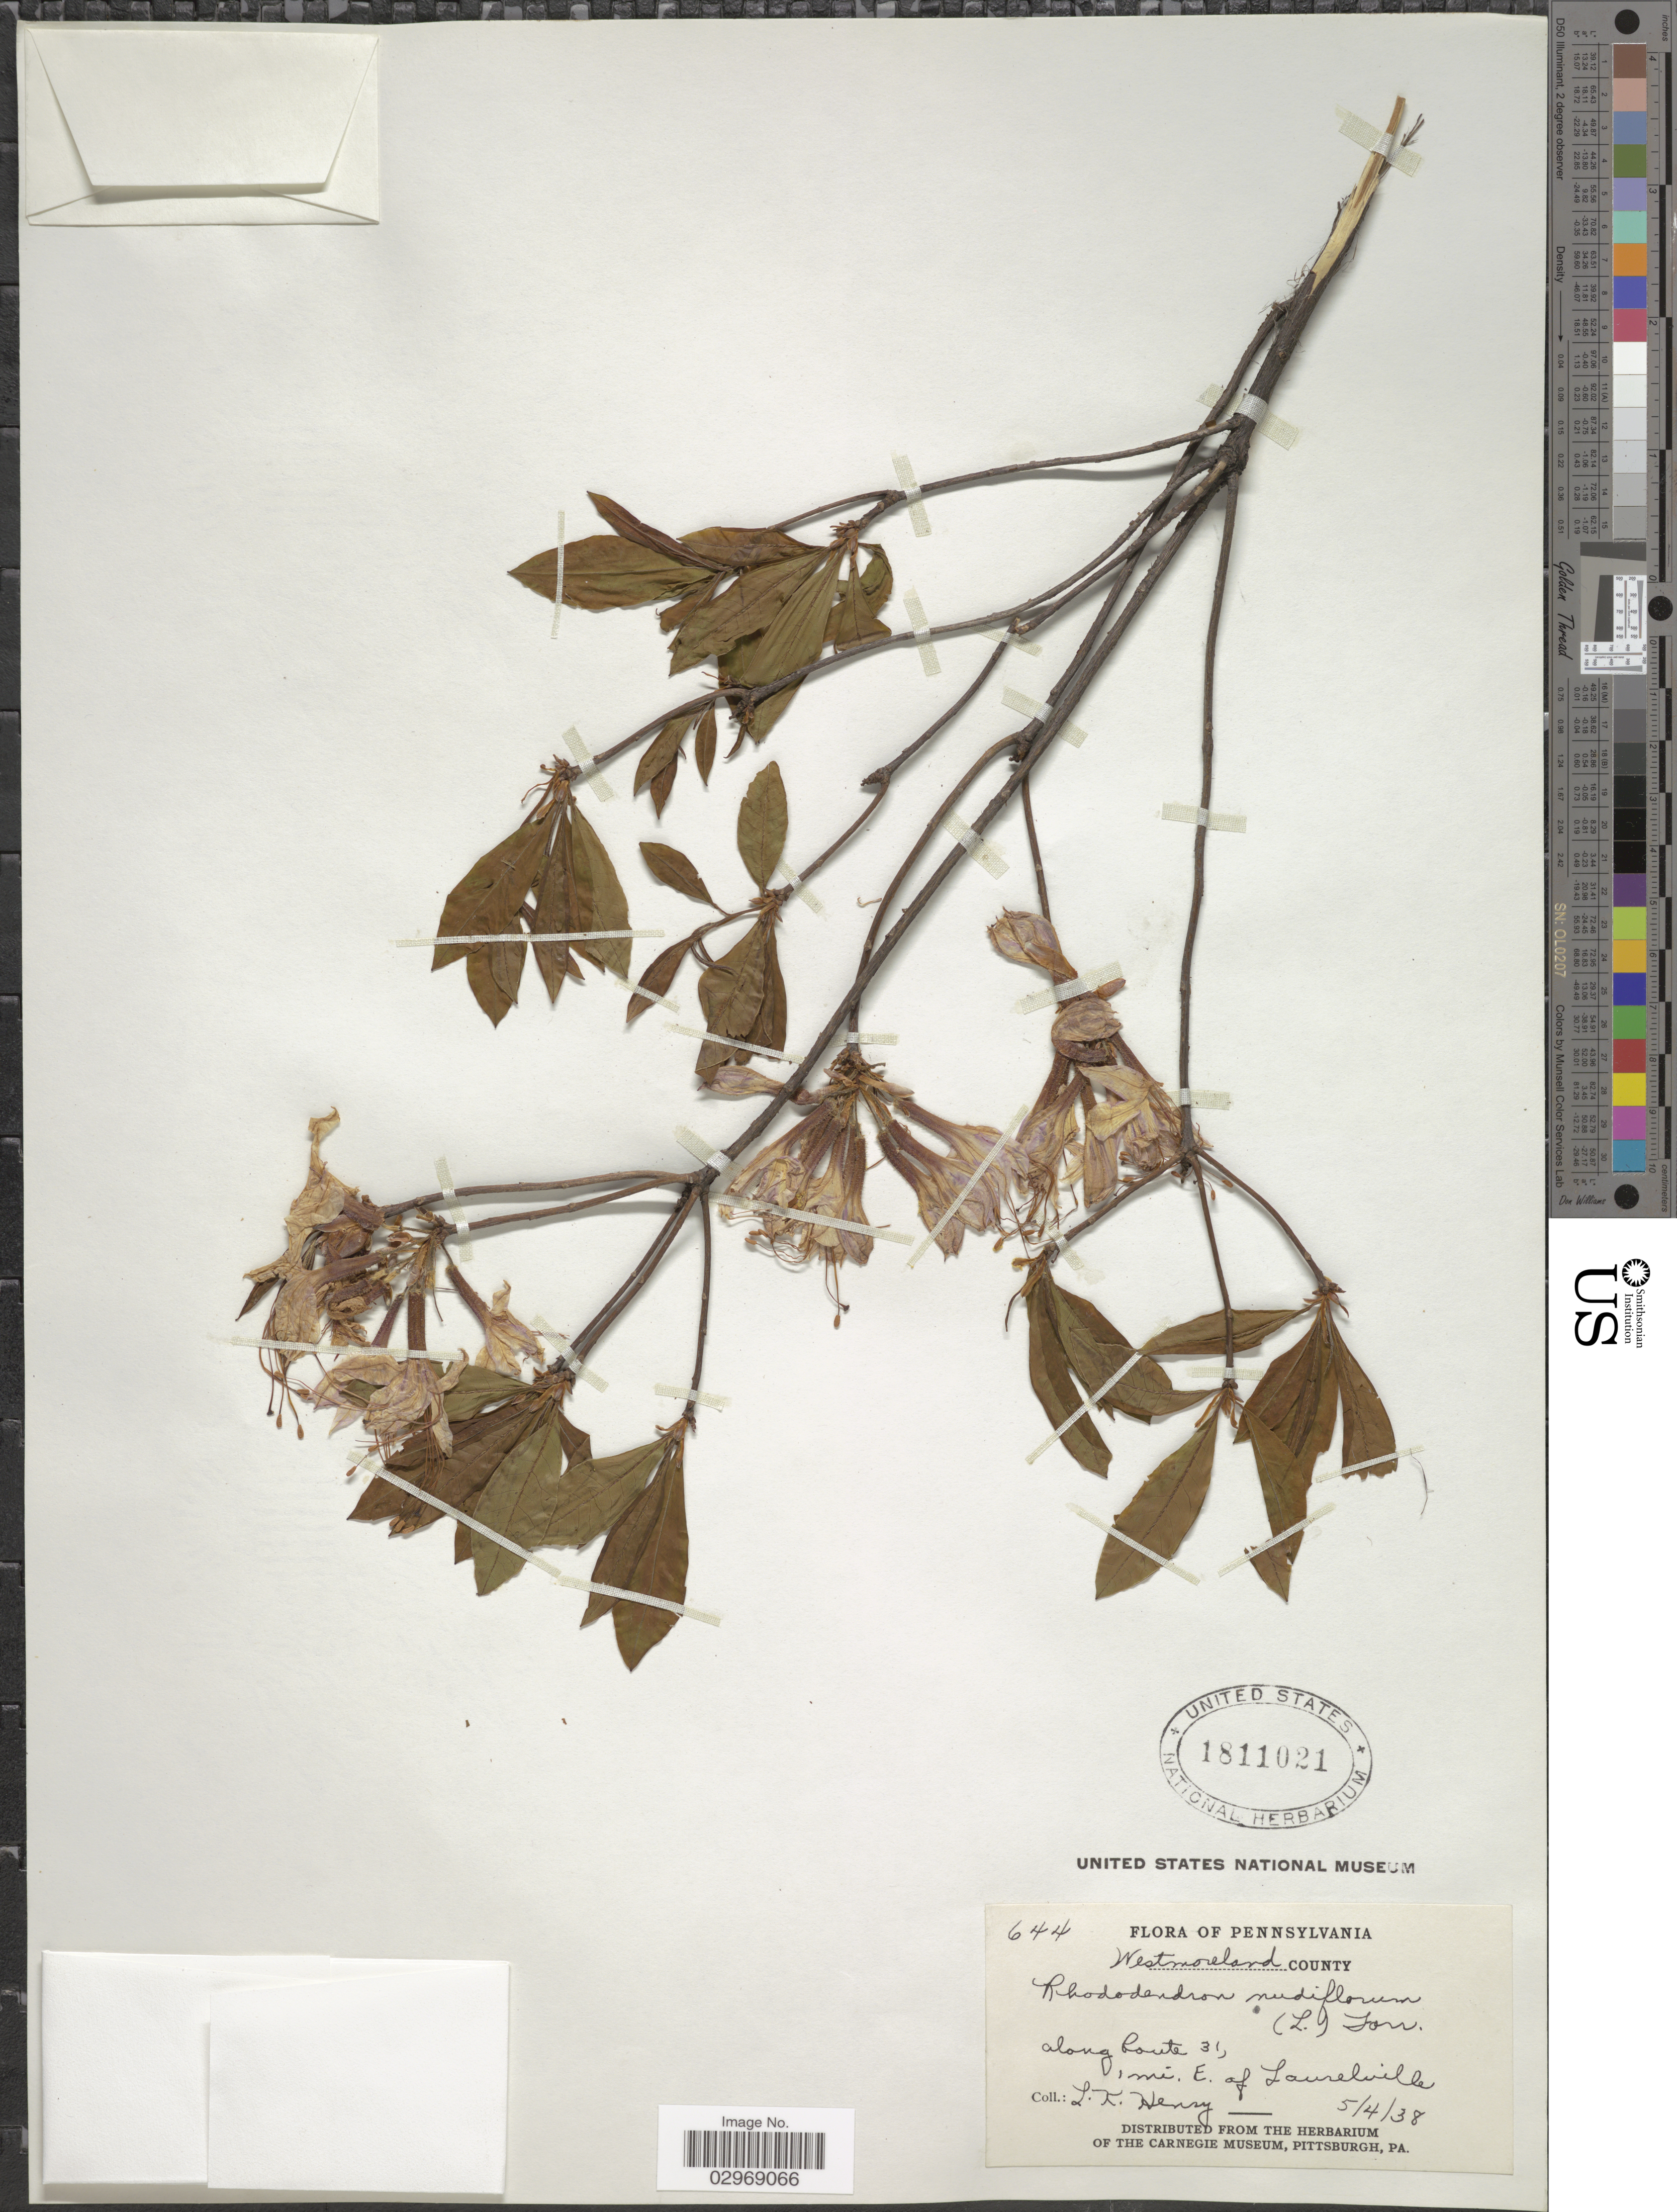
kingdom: Plantae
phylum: Tracheophyta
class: Magnoliopsida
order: Ericales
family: Ericaceae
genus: Rhododendron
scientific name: Rhododendron nudiflorum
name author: Torr.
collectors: L. K. Henry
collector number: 644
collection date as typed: Transcribed d/m/y: 4/5/38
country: United States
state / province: Pennsylvania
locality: Westmoreland County. Along Route 31, 1 mi. E. of Laurelville.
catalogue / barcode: US 1811021